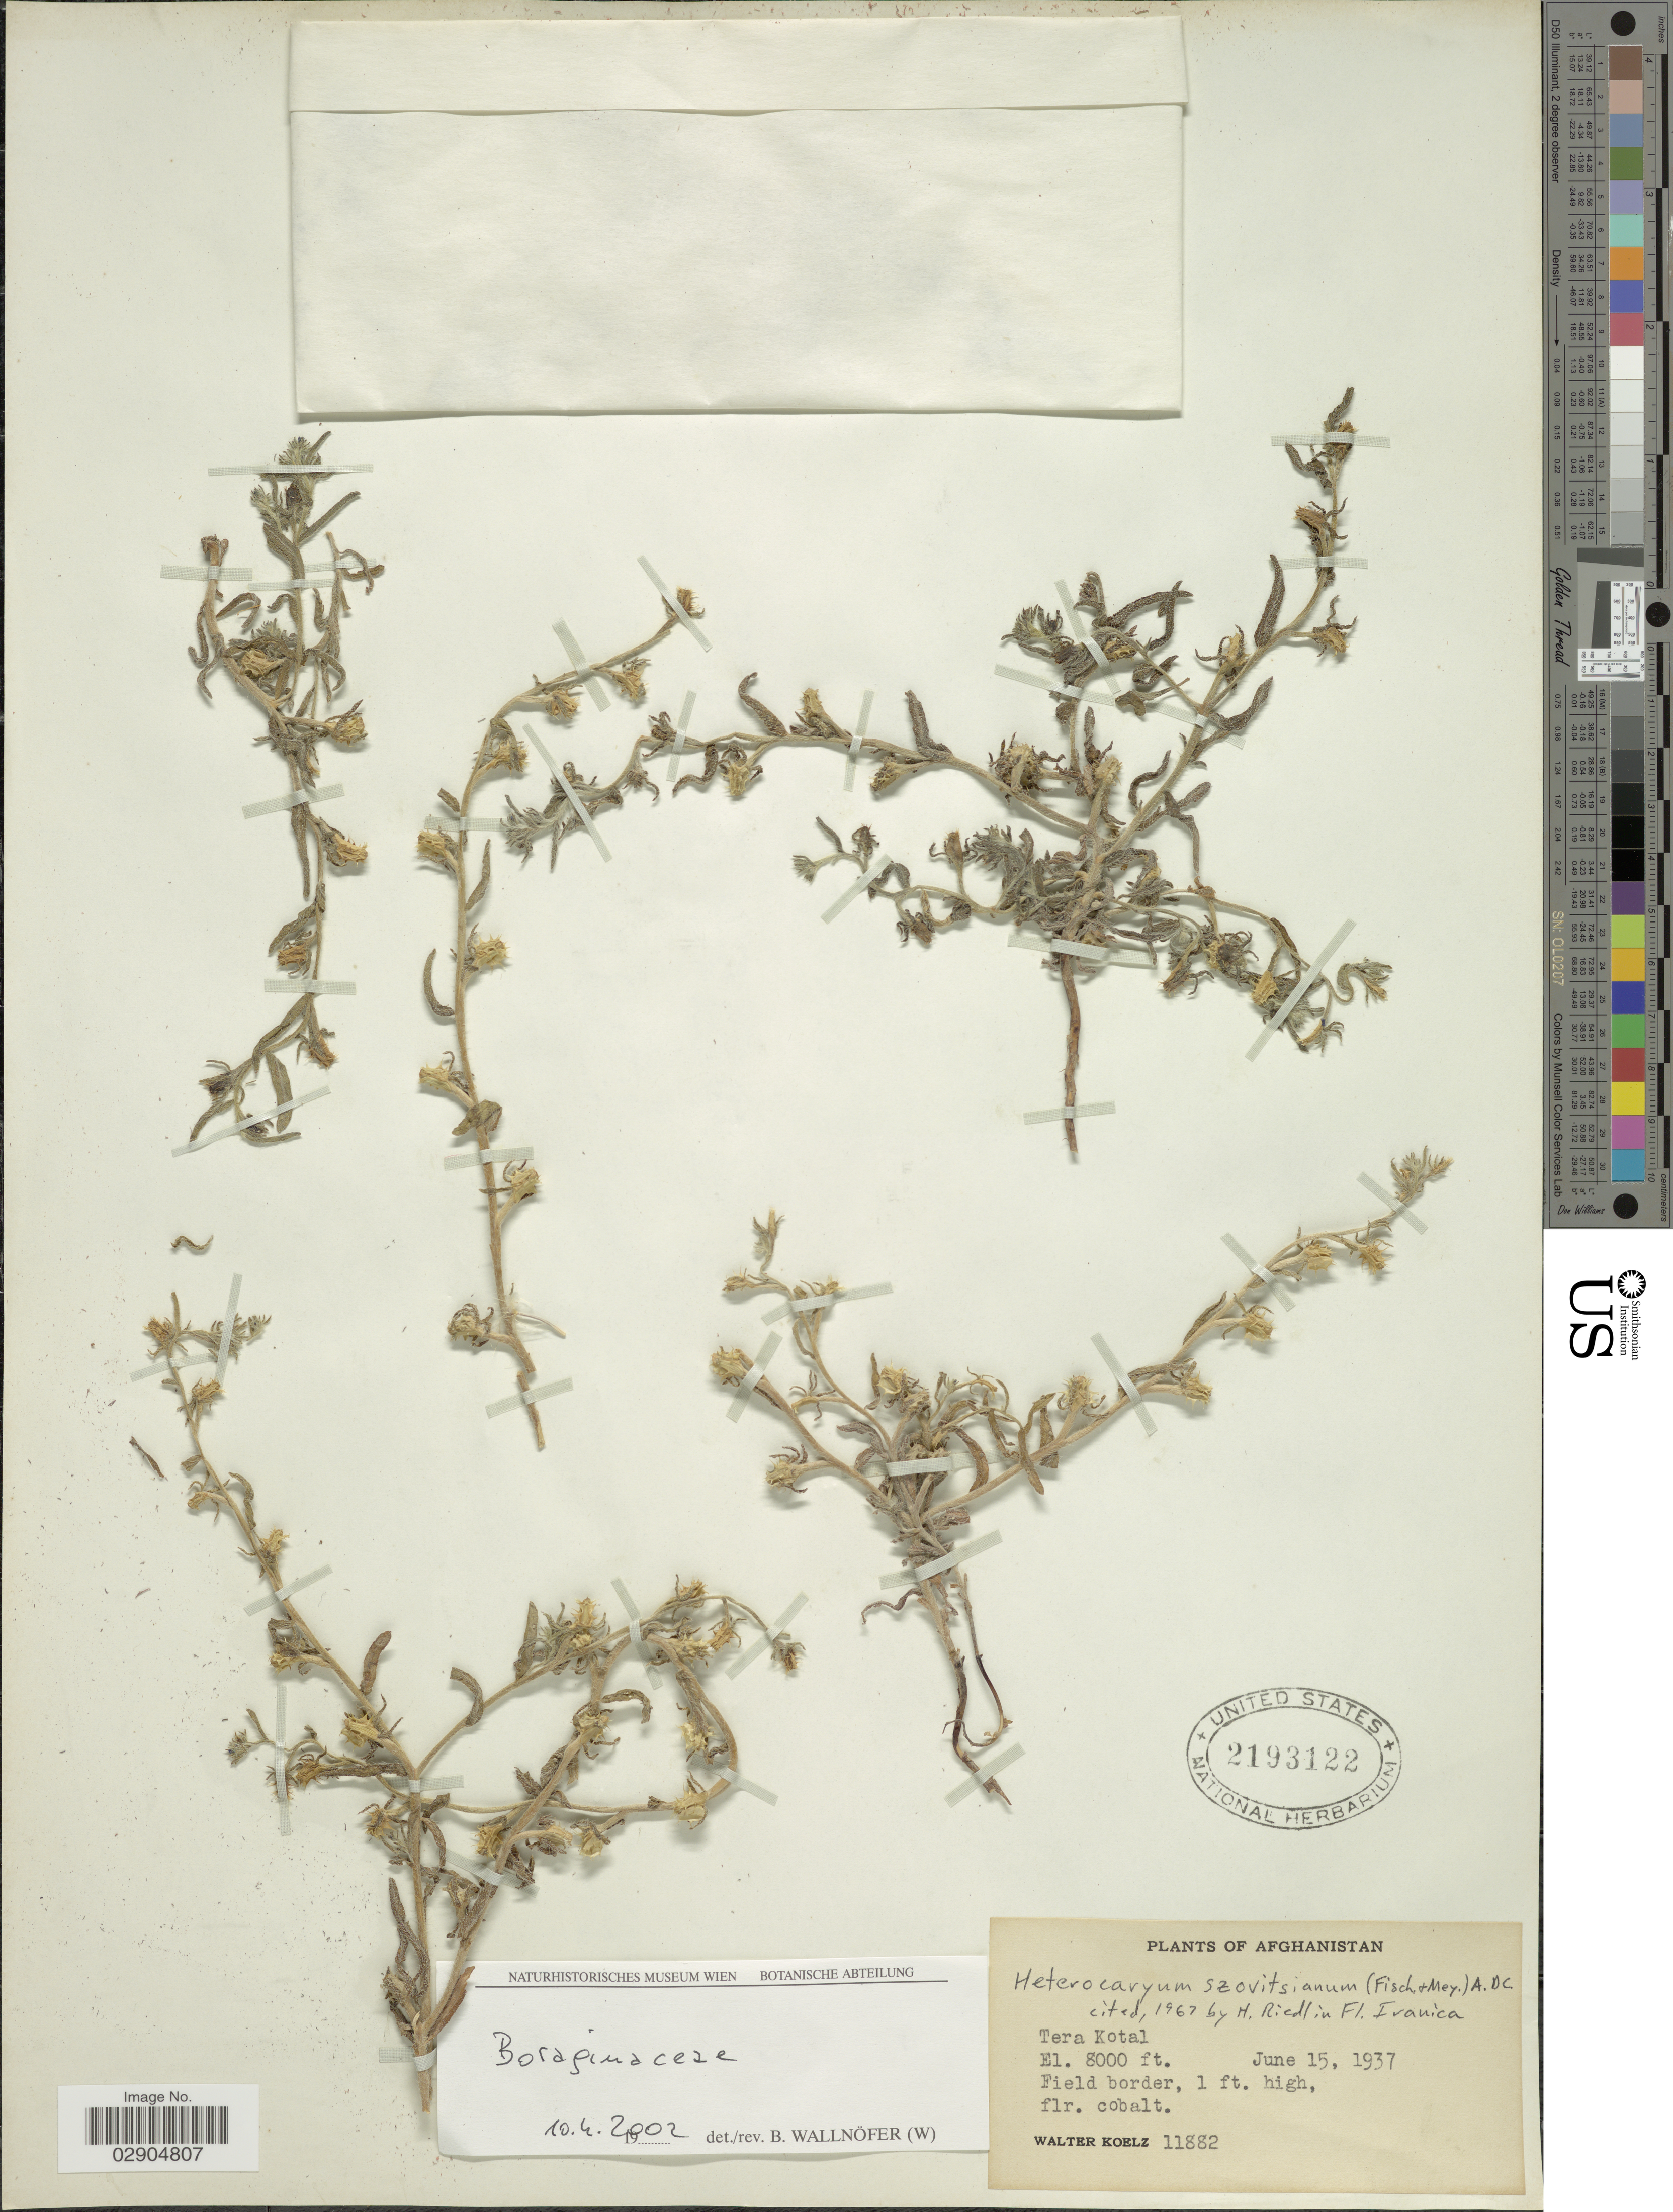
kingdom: Plantae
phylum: Tracheophyta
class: Magnoliopsida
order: Boraginales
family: Boraginaceae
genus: Heterocaryum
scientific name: Heterocaryum szovitsianum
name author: (Fisch. & C.A. Mey.) A. DC.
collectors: W. N. Koelz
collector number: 11882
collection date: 1937-06-15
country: Afghanistan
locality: Tera Kotal.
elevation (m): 2438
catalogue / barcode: US 2193122